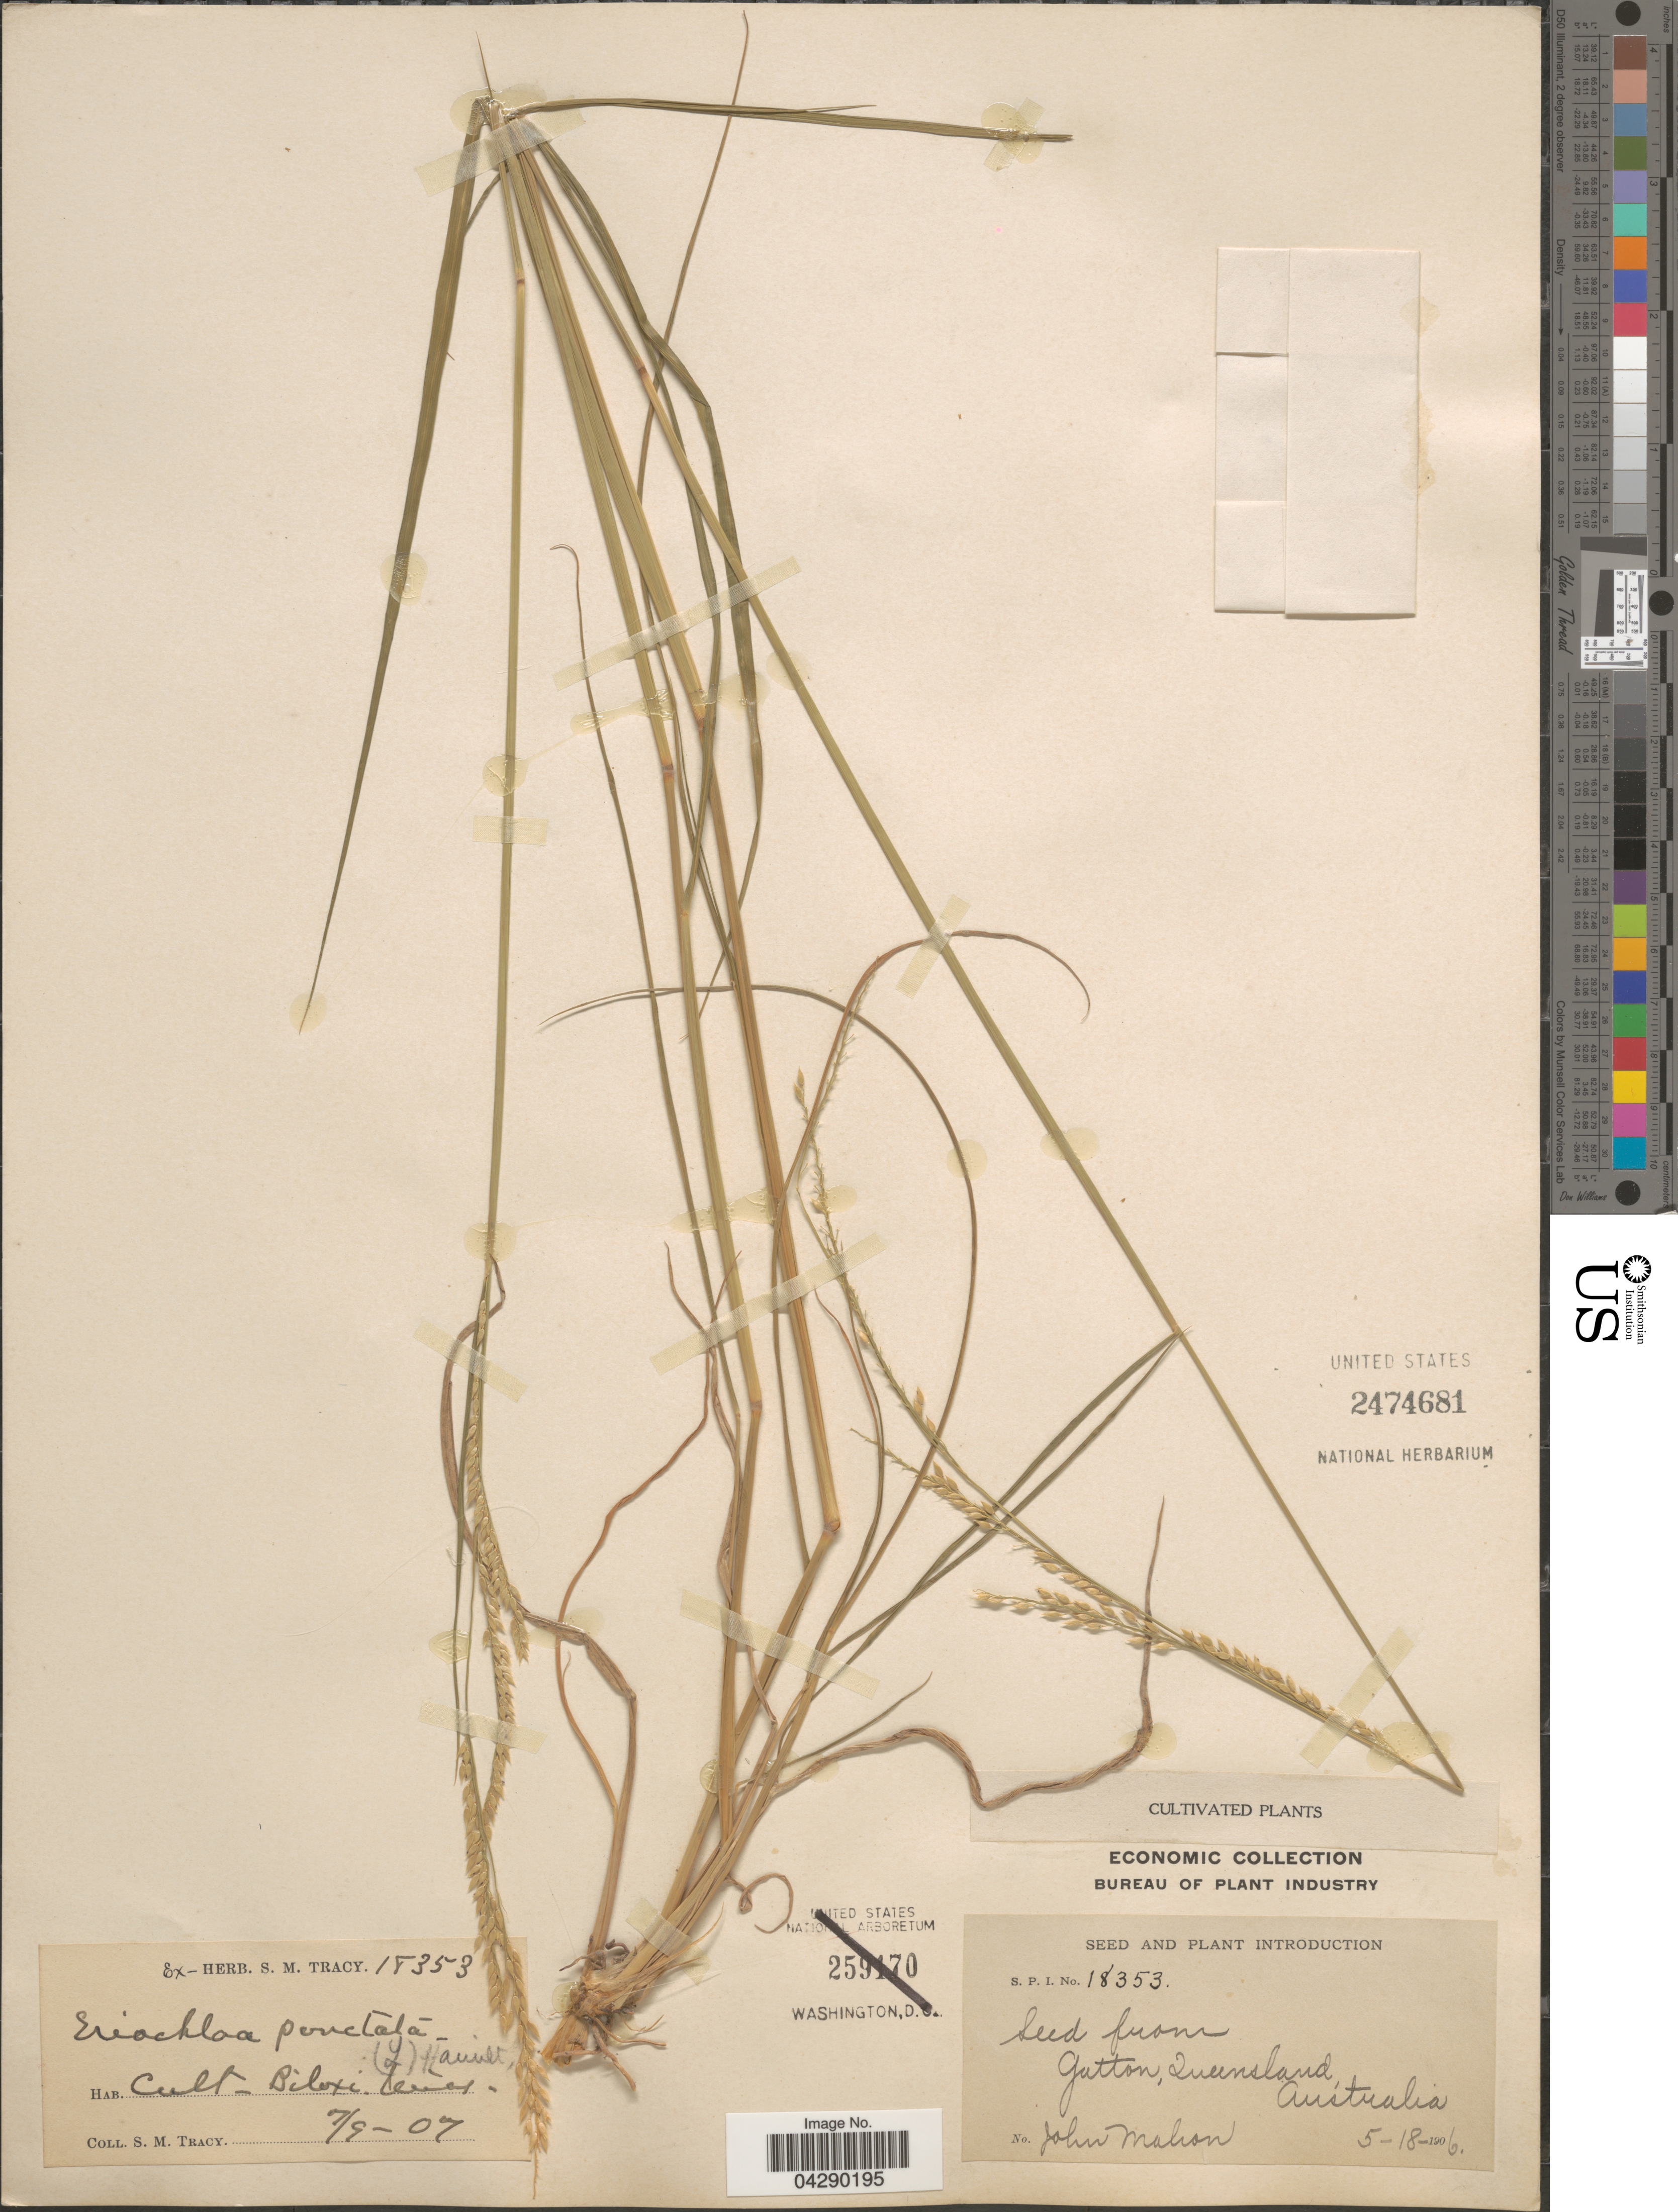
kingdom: Plantae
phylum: Tracheophyta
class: Liliopsida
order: Poales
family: Poaceae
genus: Eriochloa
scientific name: Eriochloa punctata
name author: (L.) Desv. ex Ham.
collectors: J. Mahon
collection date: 1906-05-18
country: Australia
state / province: Queensland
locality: Gutton.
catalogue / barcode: US 2474681-2